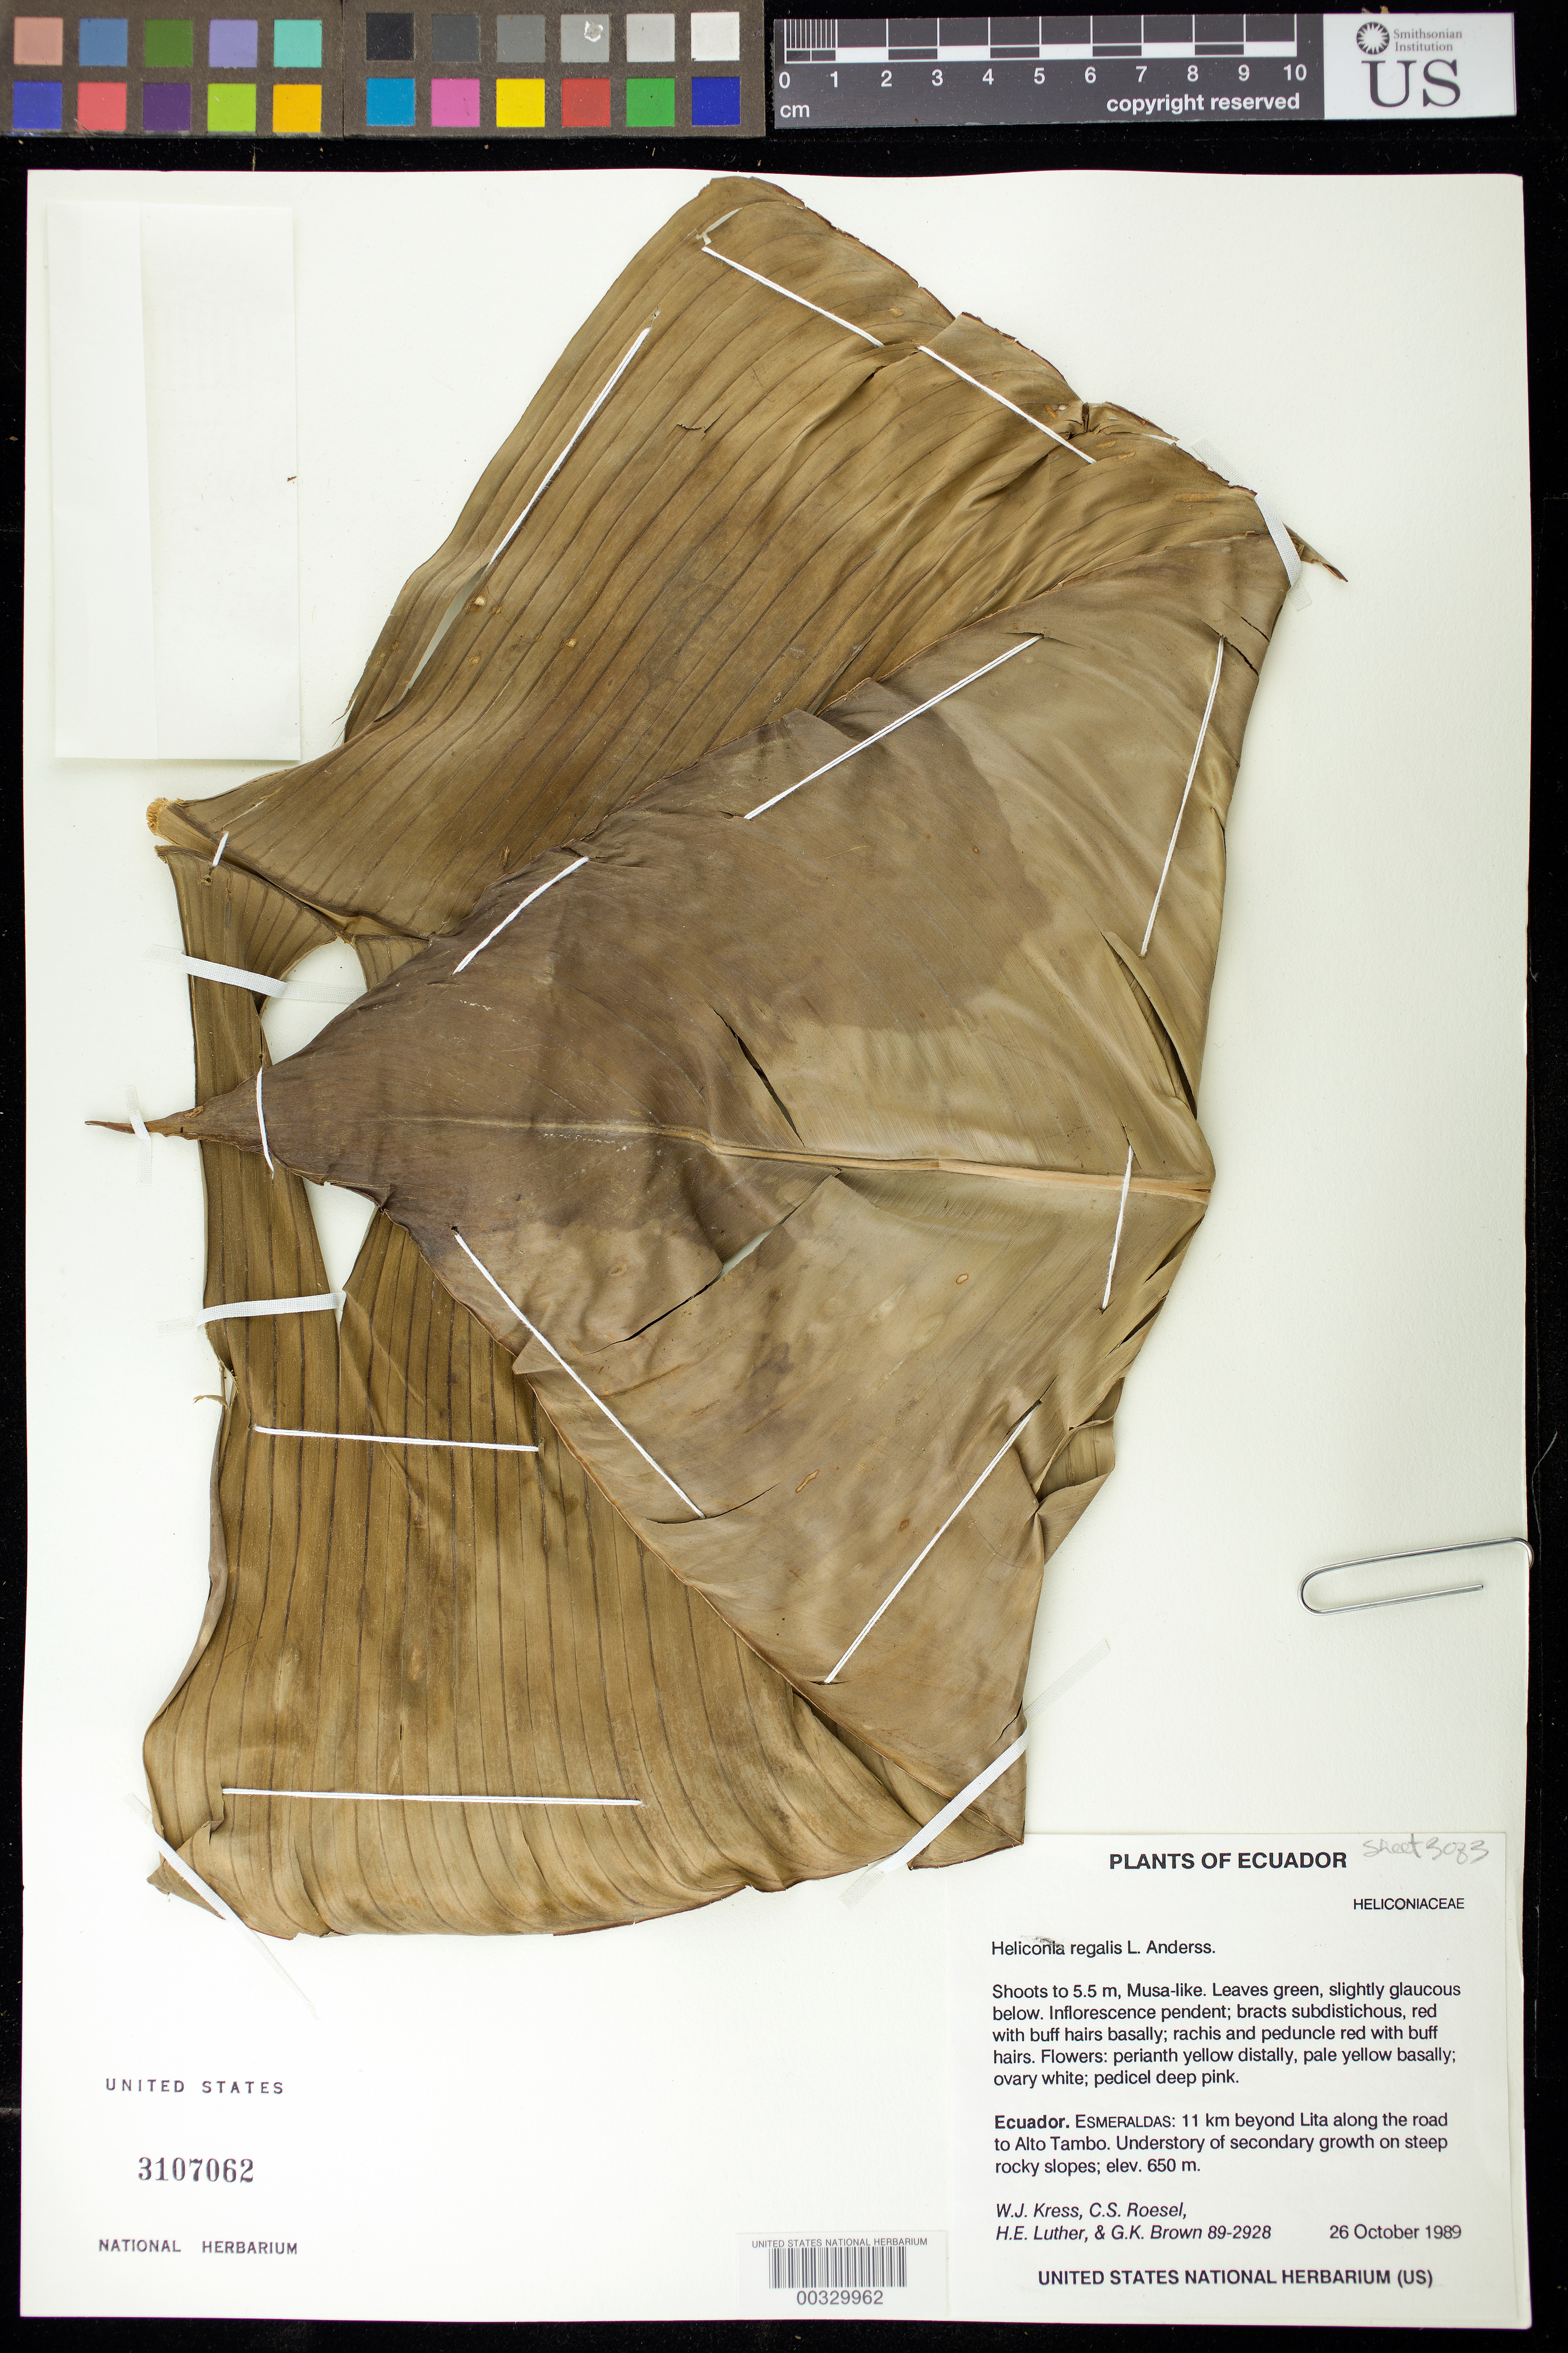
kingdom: Plantae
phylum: Tracheophyta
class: Liliopsida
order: Zingiberales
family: Heliconiaceae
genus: Heliconia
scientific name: Heliconia regalis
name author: L. Andersson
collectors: W. J. Kress, C. S. Roesel, Harry E. Luther & G. K. Brown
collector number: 89-2928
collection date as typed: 26 Oct 1989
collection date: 1989-10-26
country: Ecuador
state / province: Esmeraldas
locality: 11 km beyond Lita along road to Alto Tambo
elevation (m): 650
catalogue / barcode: US 3107062